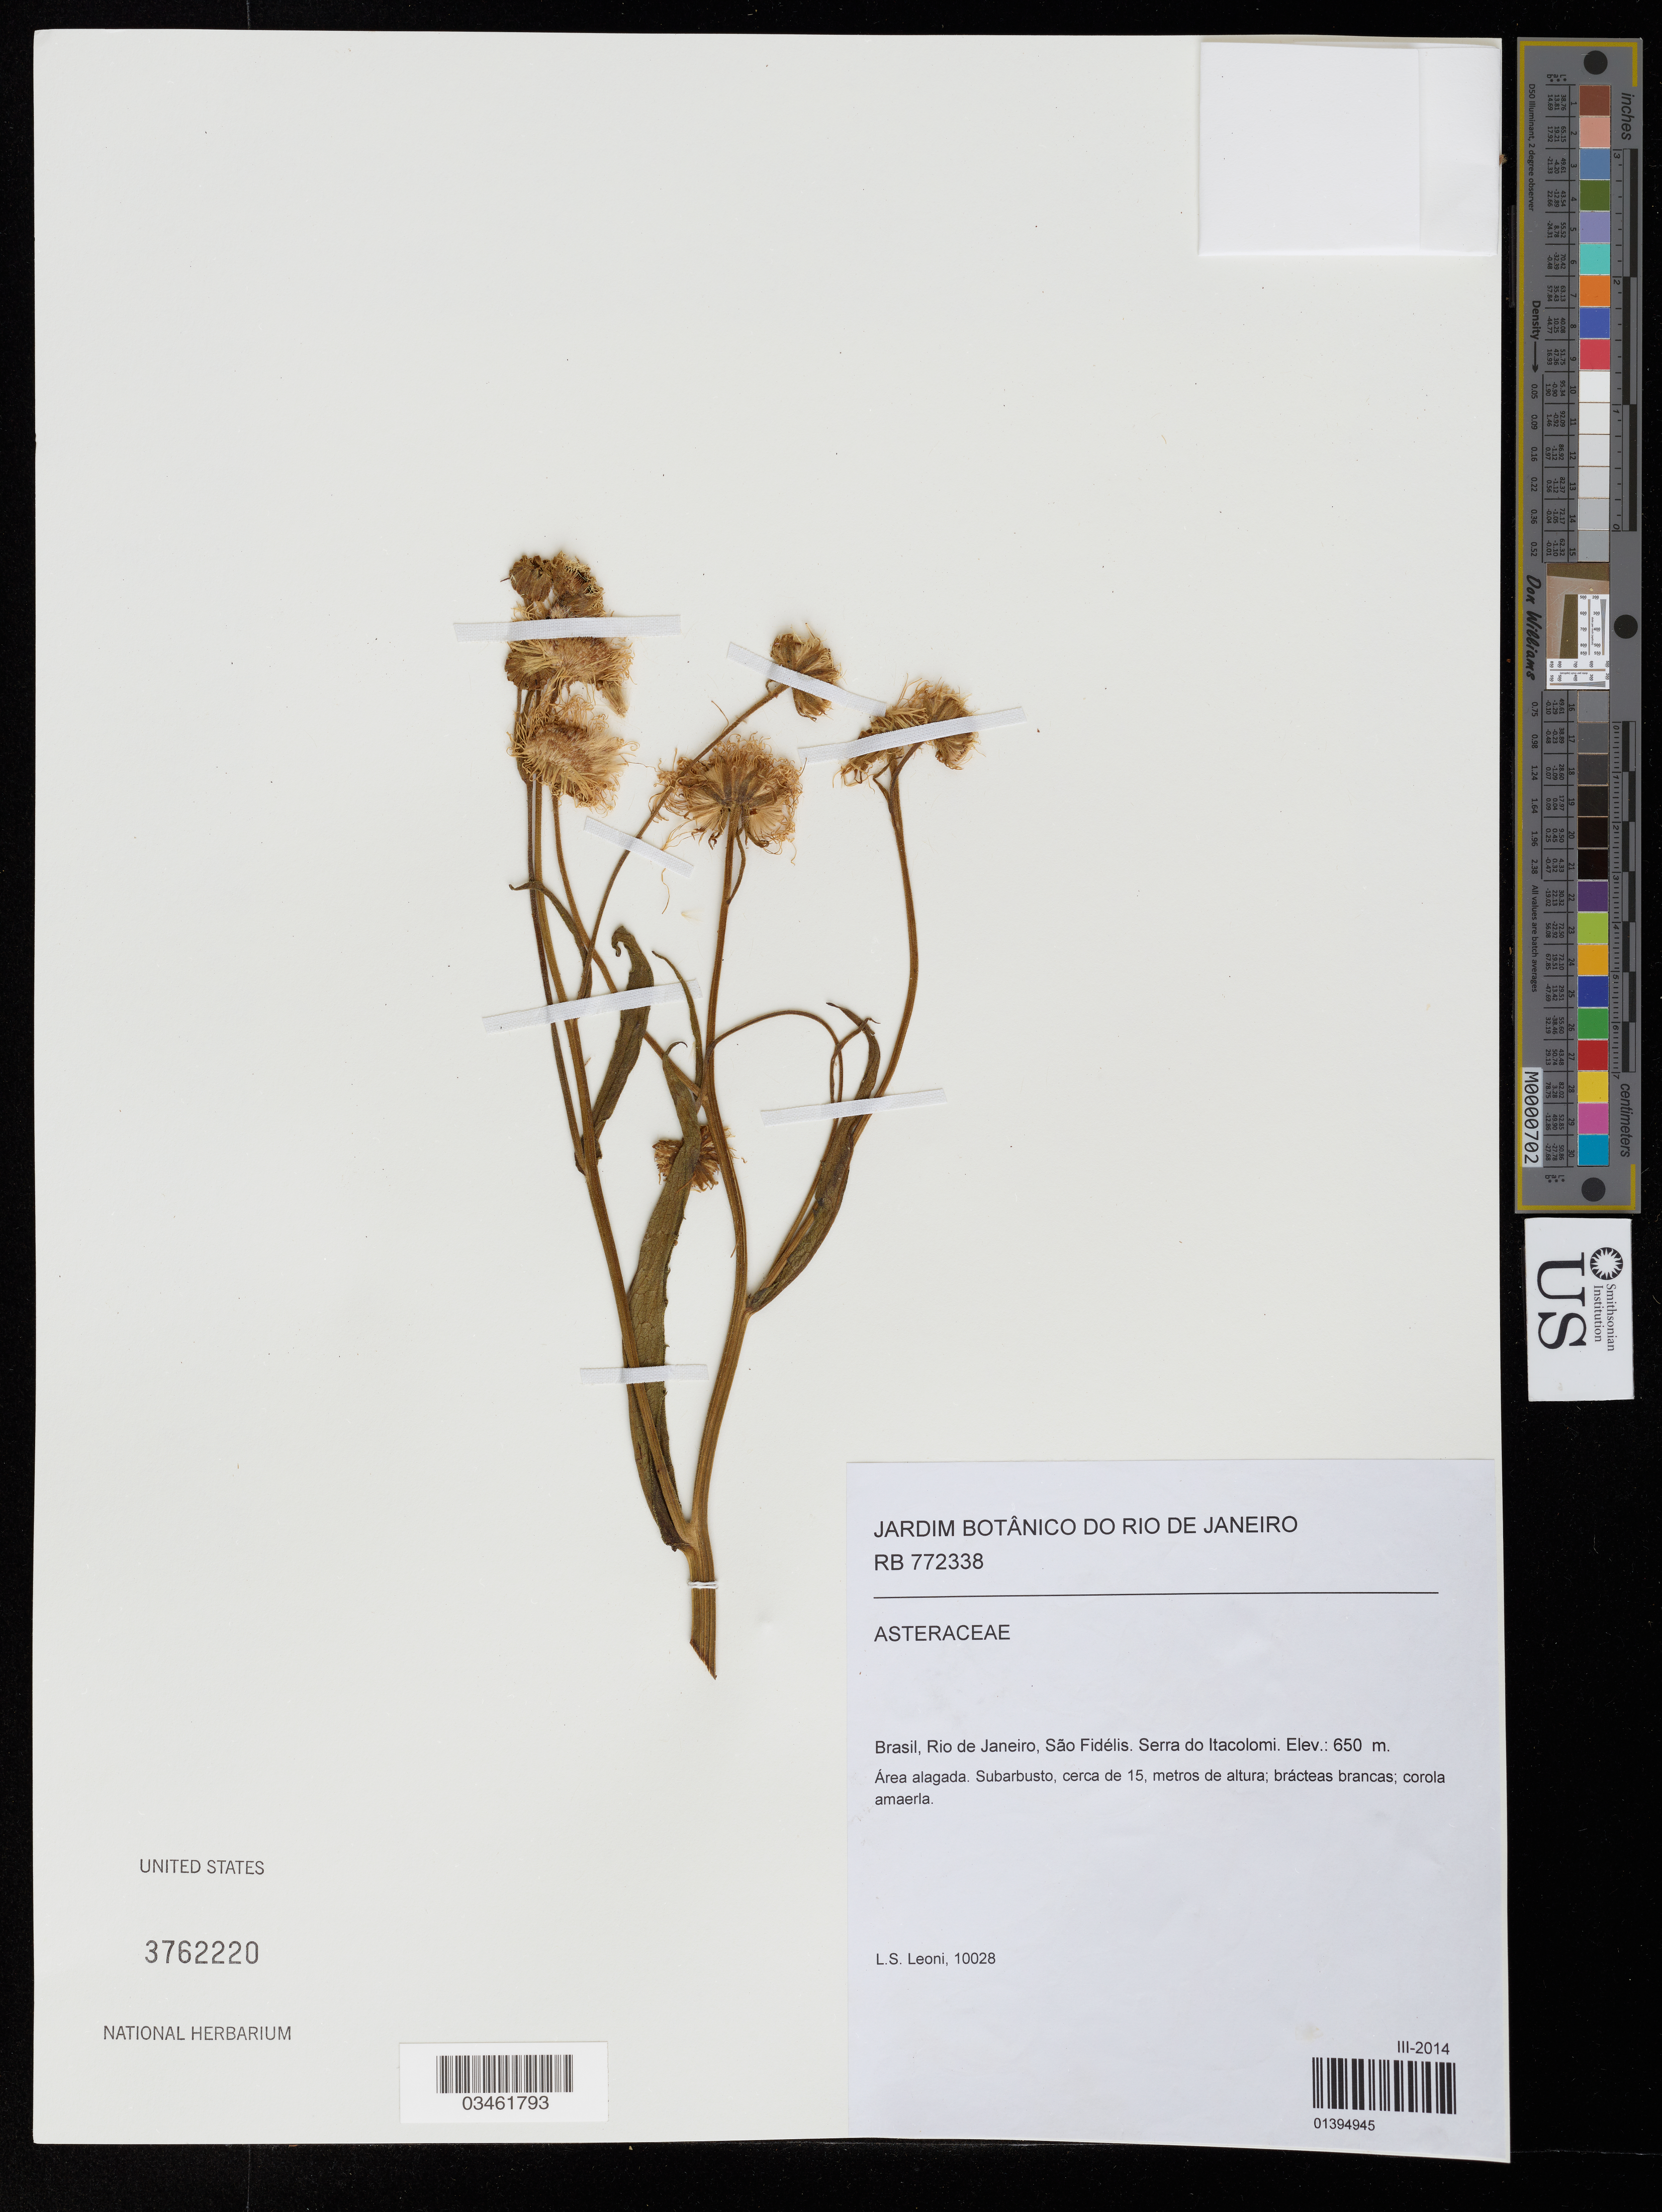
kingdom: Plantae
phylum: Tracheophyta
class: Magnoliopsida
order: Asterales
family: Asteraceae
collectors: L. S. Leoni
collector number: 10028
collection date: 2014-03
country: Brazil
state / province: Rio de Janeiro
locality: São Fidélis. Serra do Itacolomi.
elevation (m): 650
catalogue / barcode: US 3762220